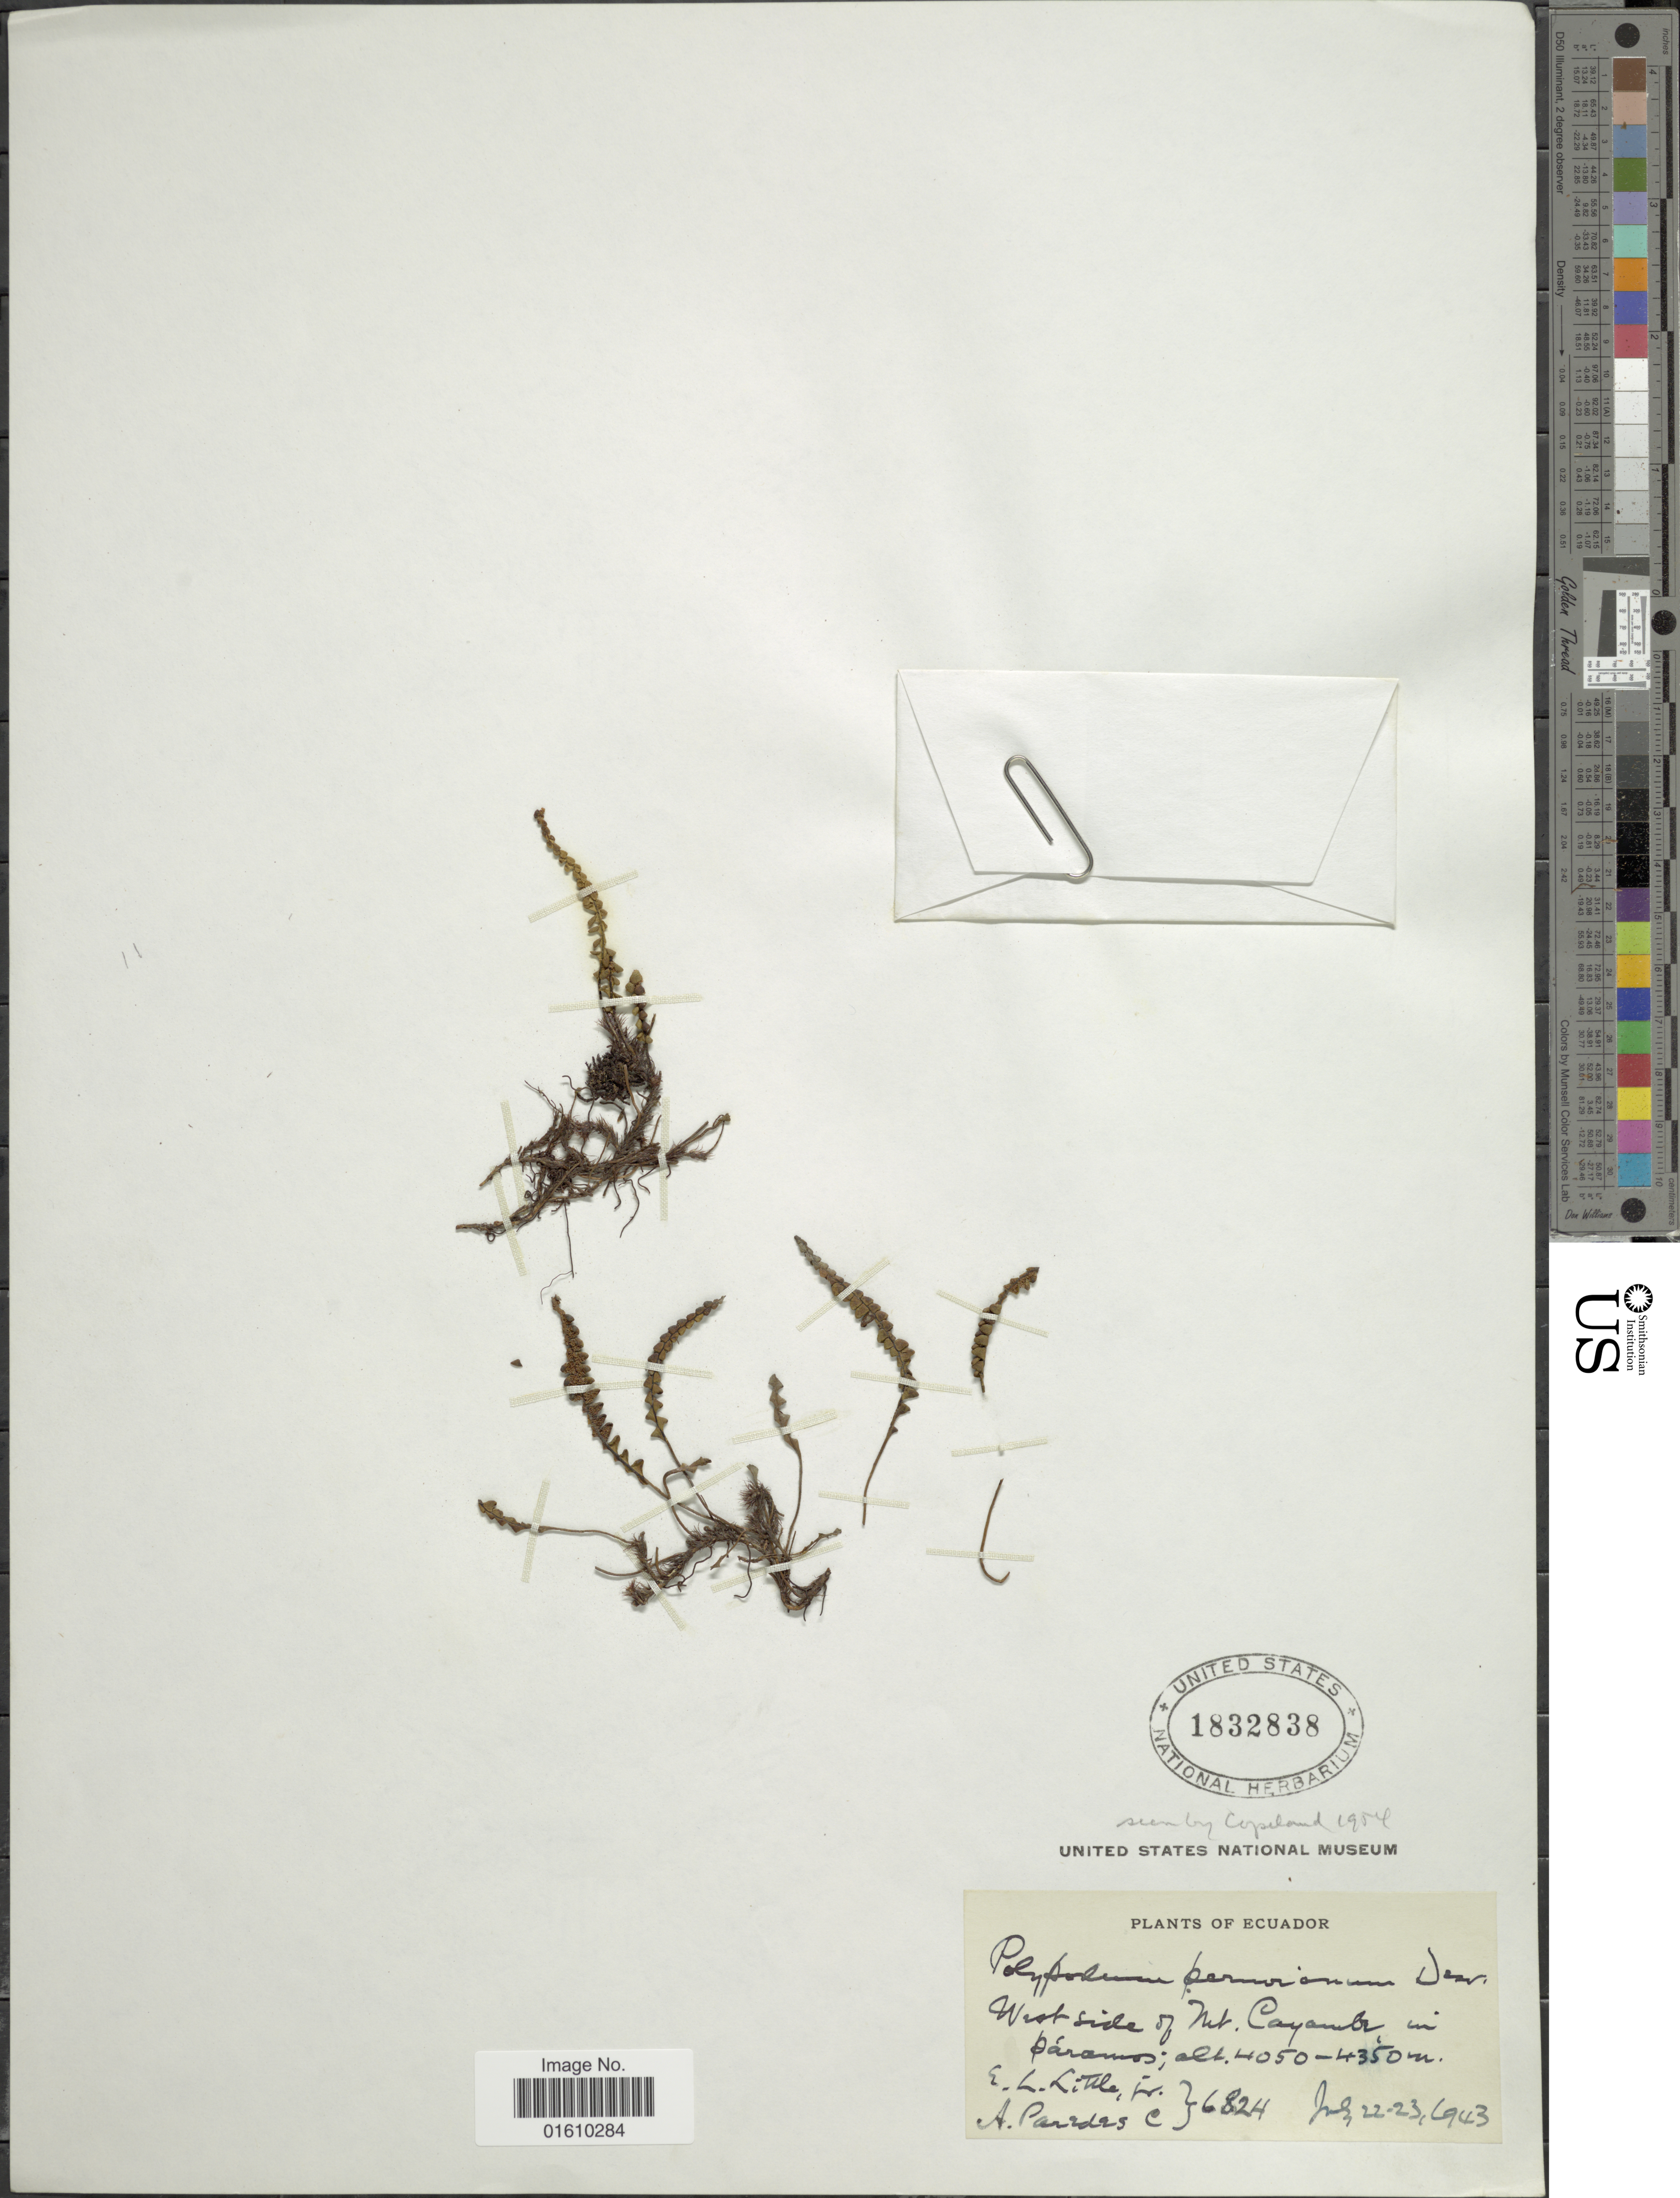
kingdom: Plantae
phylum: Tracheophyta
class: Polypodiopsida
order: Polypodiales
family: Polypodiaceae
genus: Melpomene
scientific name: Melpomene sp.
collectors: E. L. Little & A. Paredes C.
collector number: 6824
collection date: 1943-07-22/1943-07-23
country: Ecuador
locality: West side of Mt. Cayambe, in páramos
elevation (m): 4050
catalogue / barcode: US 1832838